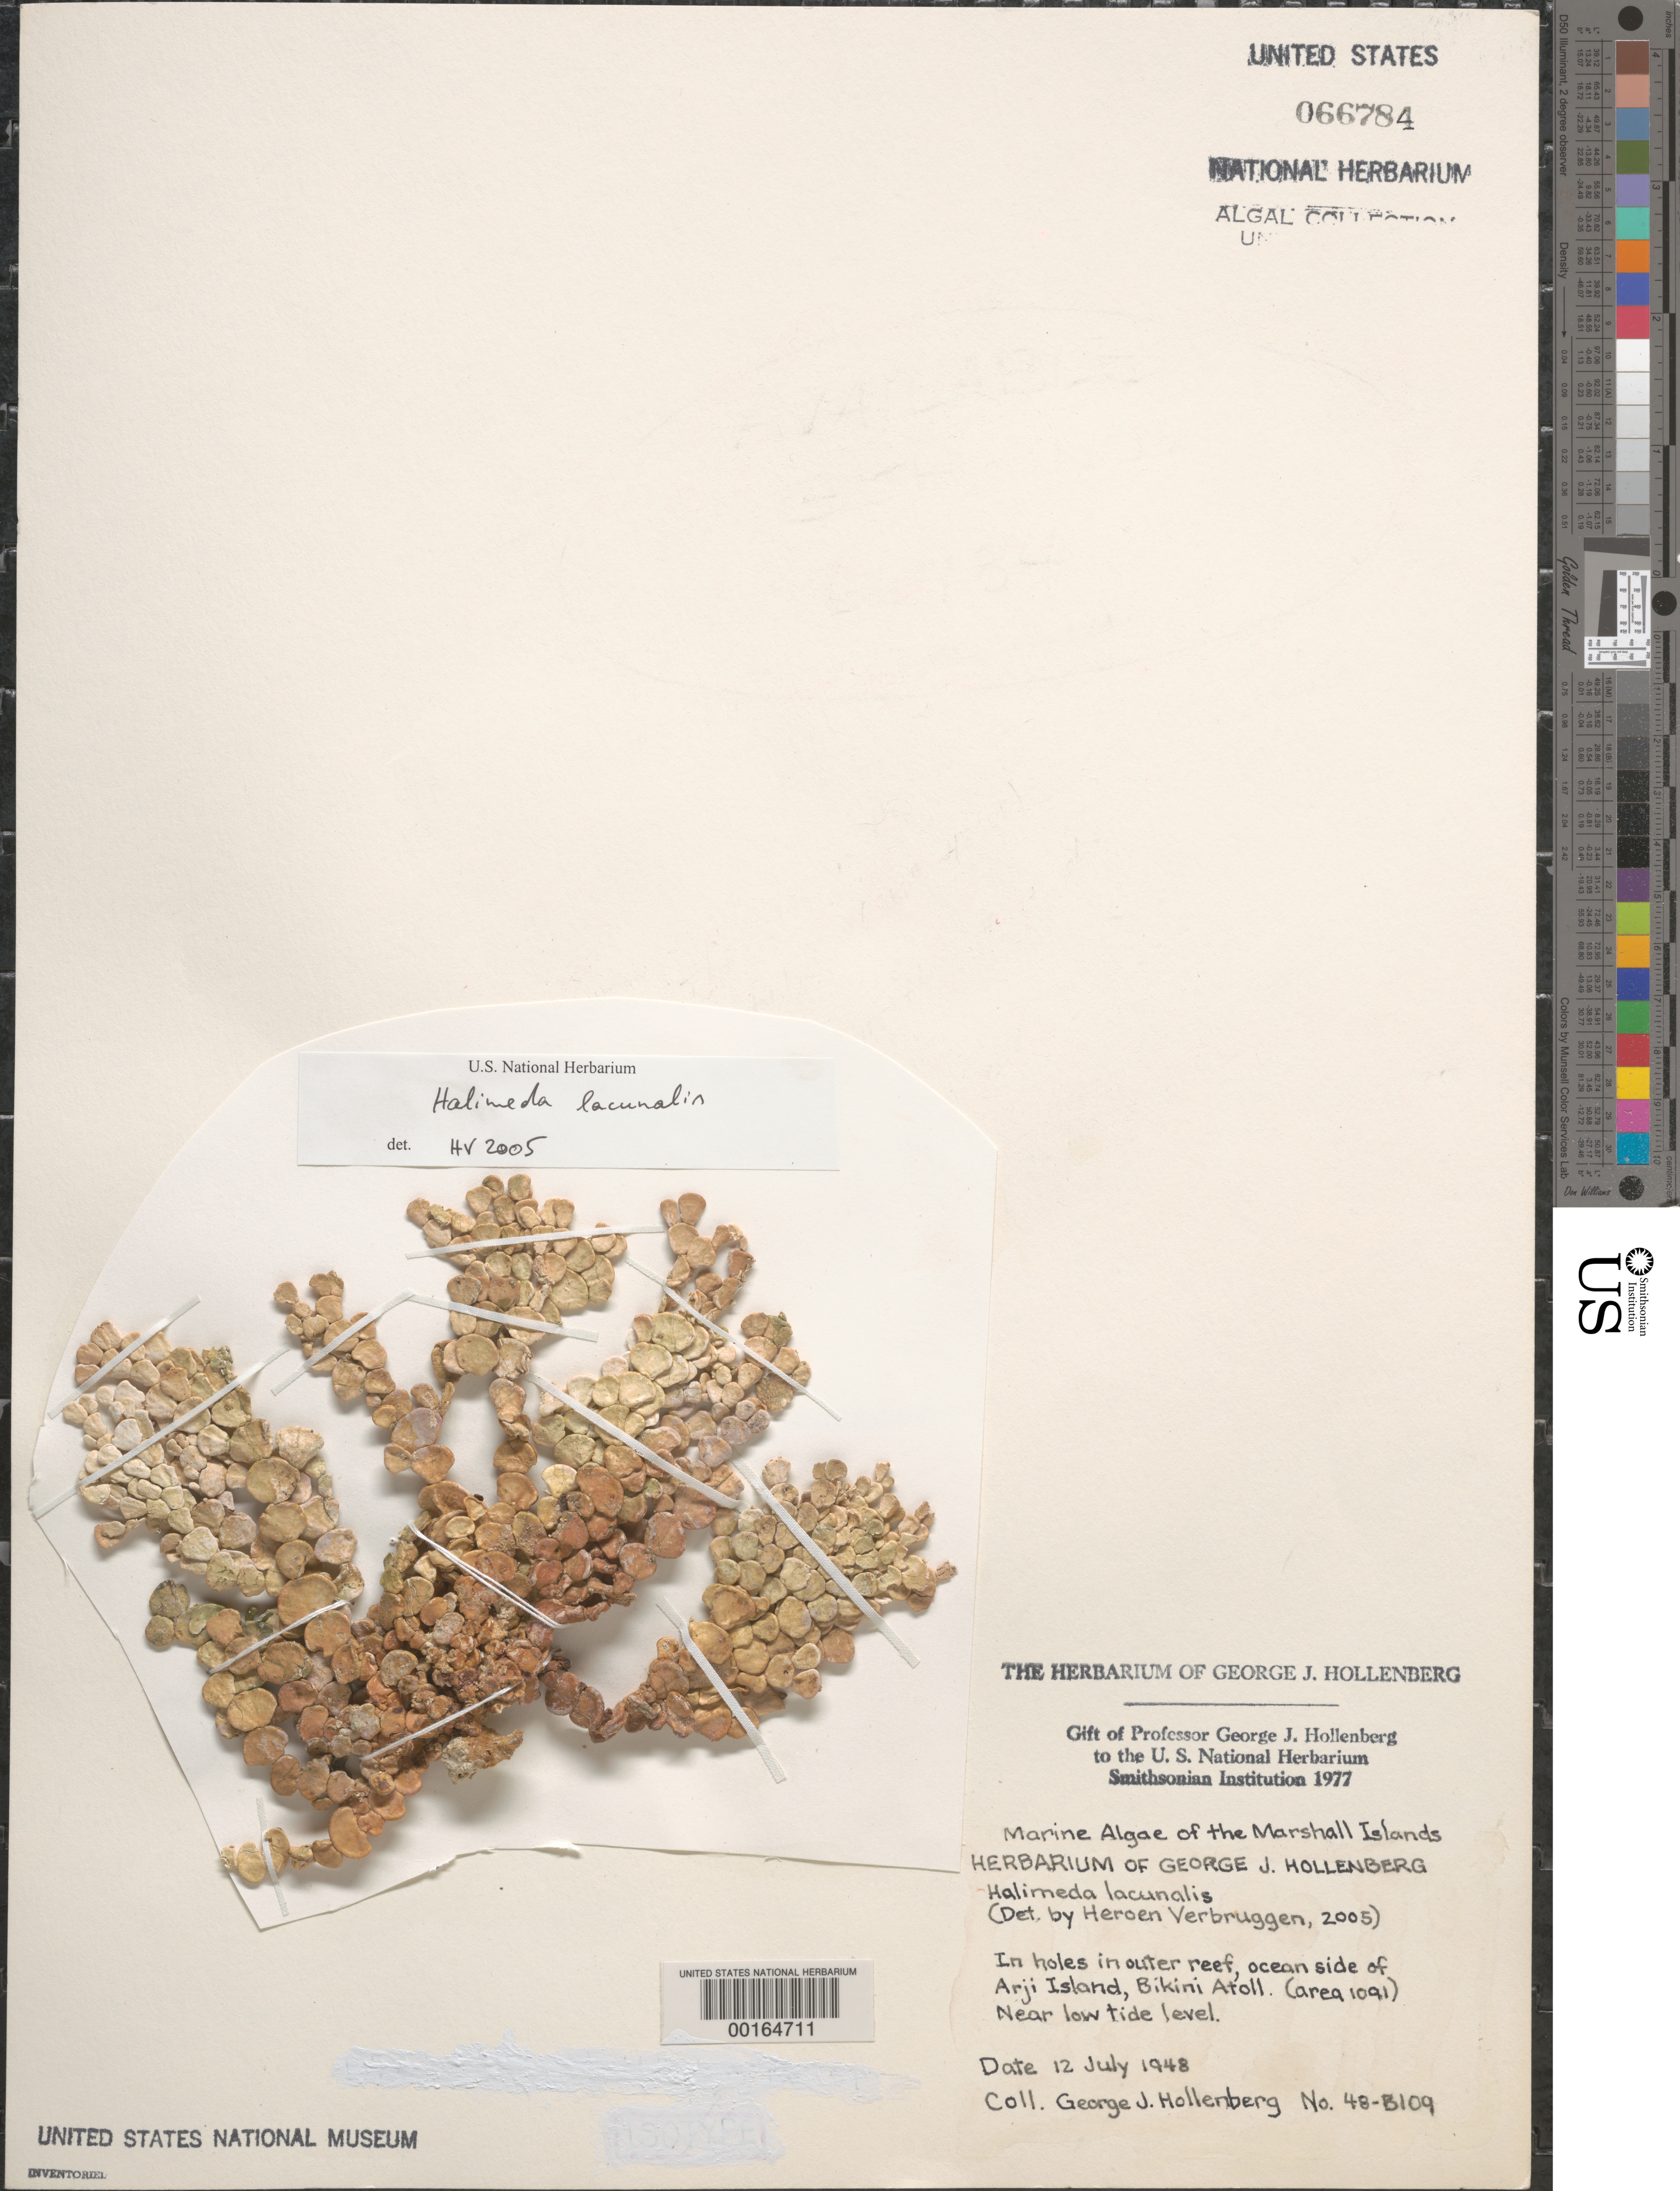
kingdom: Plantae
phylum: Chlorophyta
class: Ulvophyceae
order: Bryopsidales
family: Halimedaceae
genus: Halimeda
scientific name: Halimeda lacunalis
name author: W.R. Taylor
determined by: Verbruggen, H.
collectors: G. Hollenberg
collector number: GJH 48-B109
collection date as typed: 12 Jul 1948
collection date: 1948-07-12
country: Marshall Islands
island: Bikini Atoll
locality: Arji Islet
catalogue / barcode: US 66784